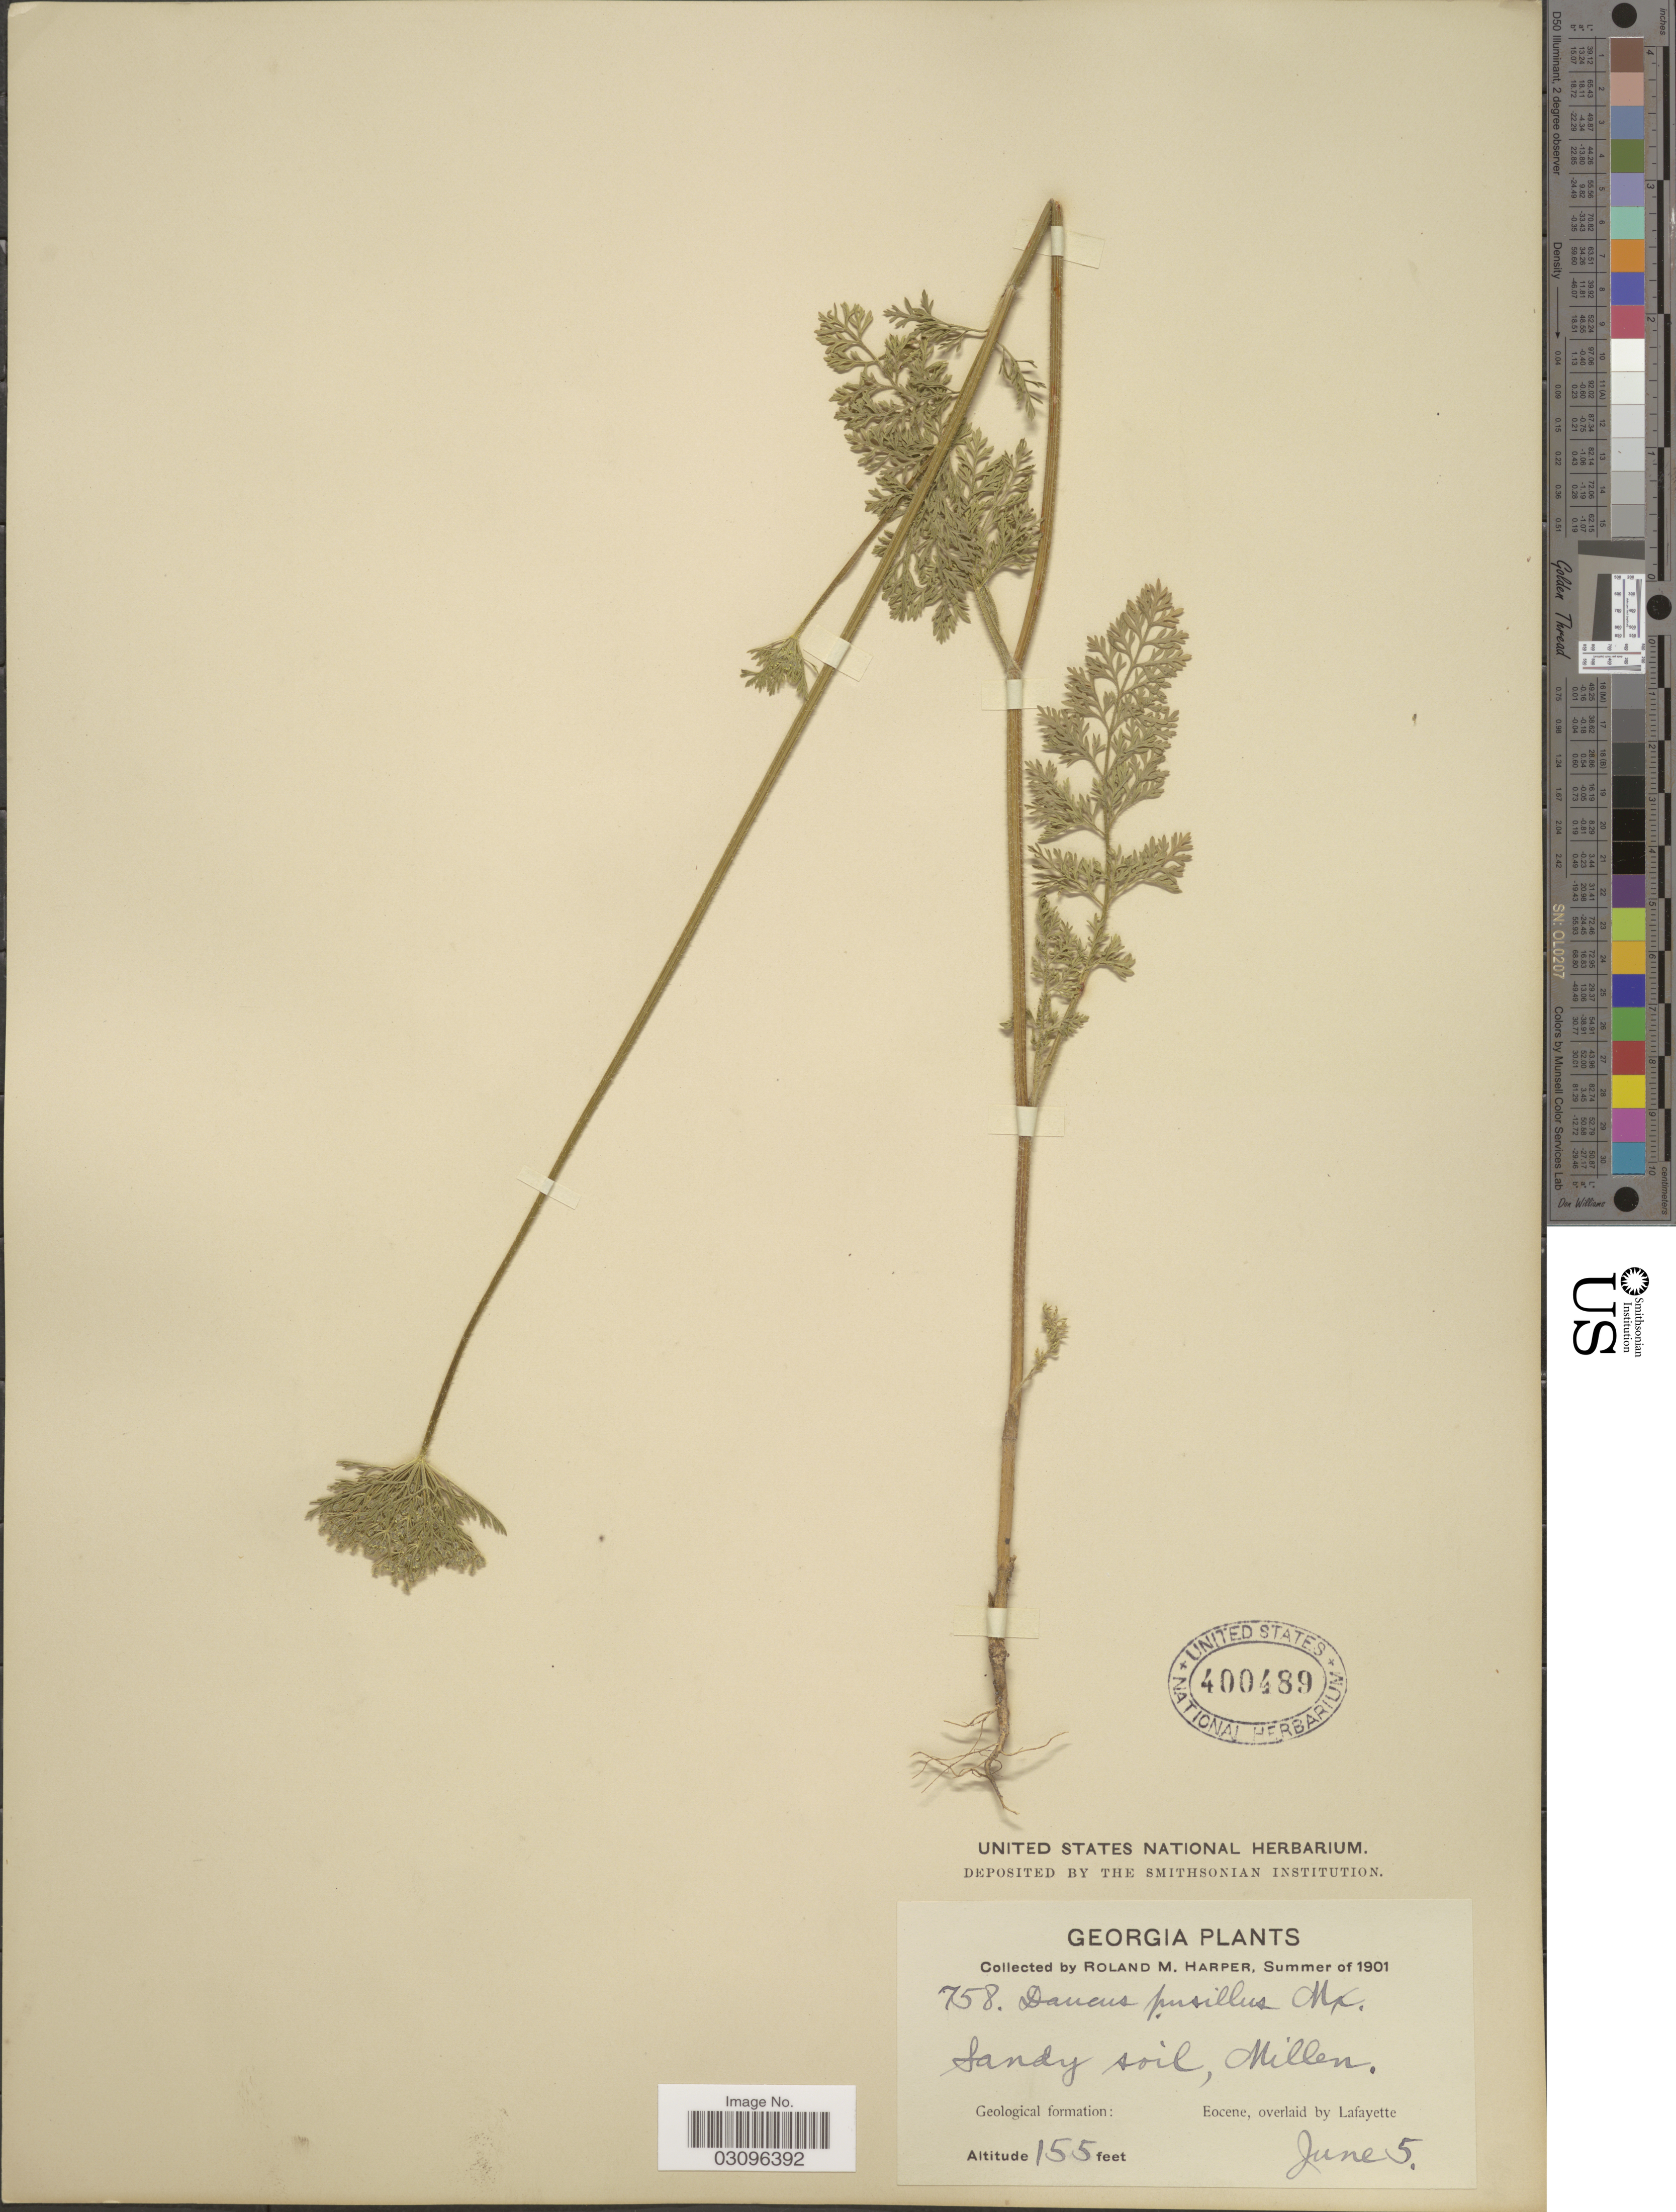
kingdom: Plantae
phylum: Tracheophyta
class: Magnoliopsida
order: Apiales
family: Apiaceae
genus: Daucus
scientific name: Daucus pusillus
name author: Michx.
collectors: R. M. Harper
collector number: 758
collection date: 1901-06-06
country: United States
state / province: Georgia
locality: Sandy soil, Millen. Geological formation: Eocene, overlaid by Lafayette.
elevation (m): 47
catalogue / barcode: US 400489